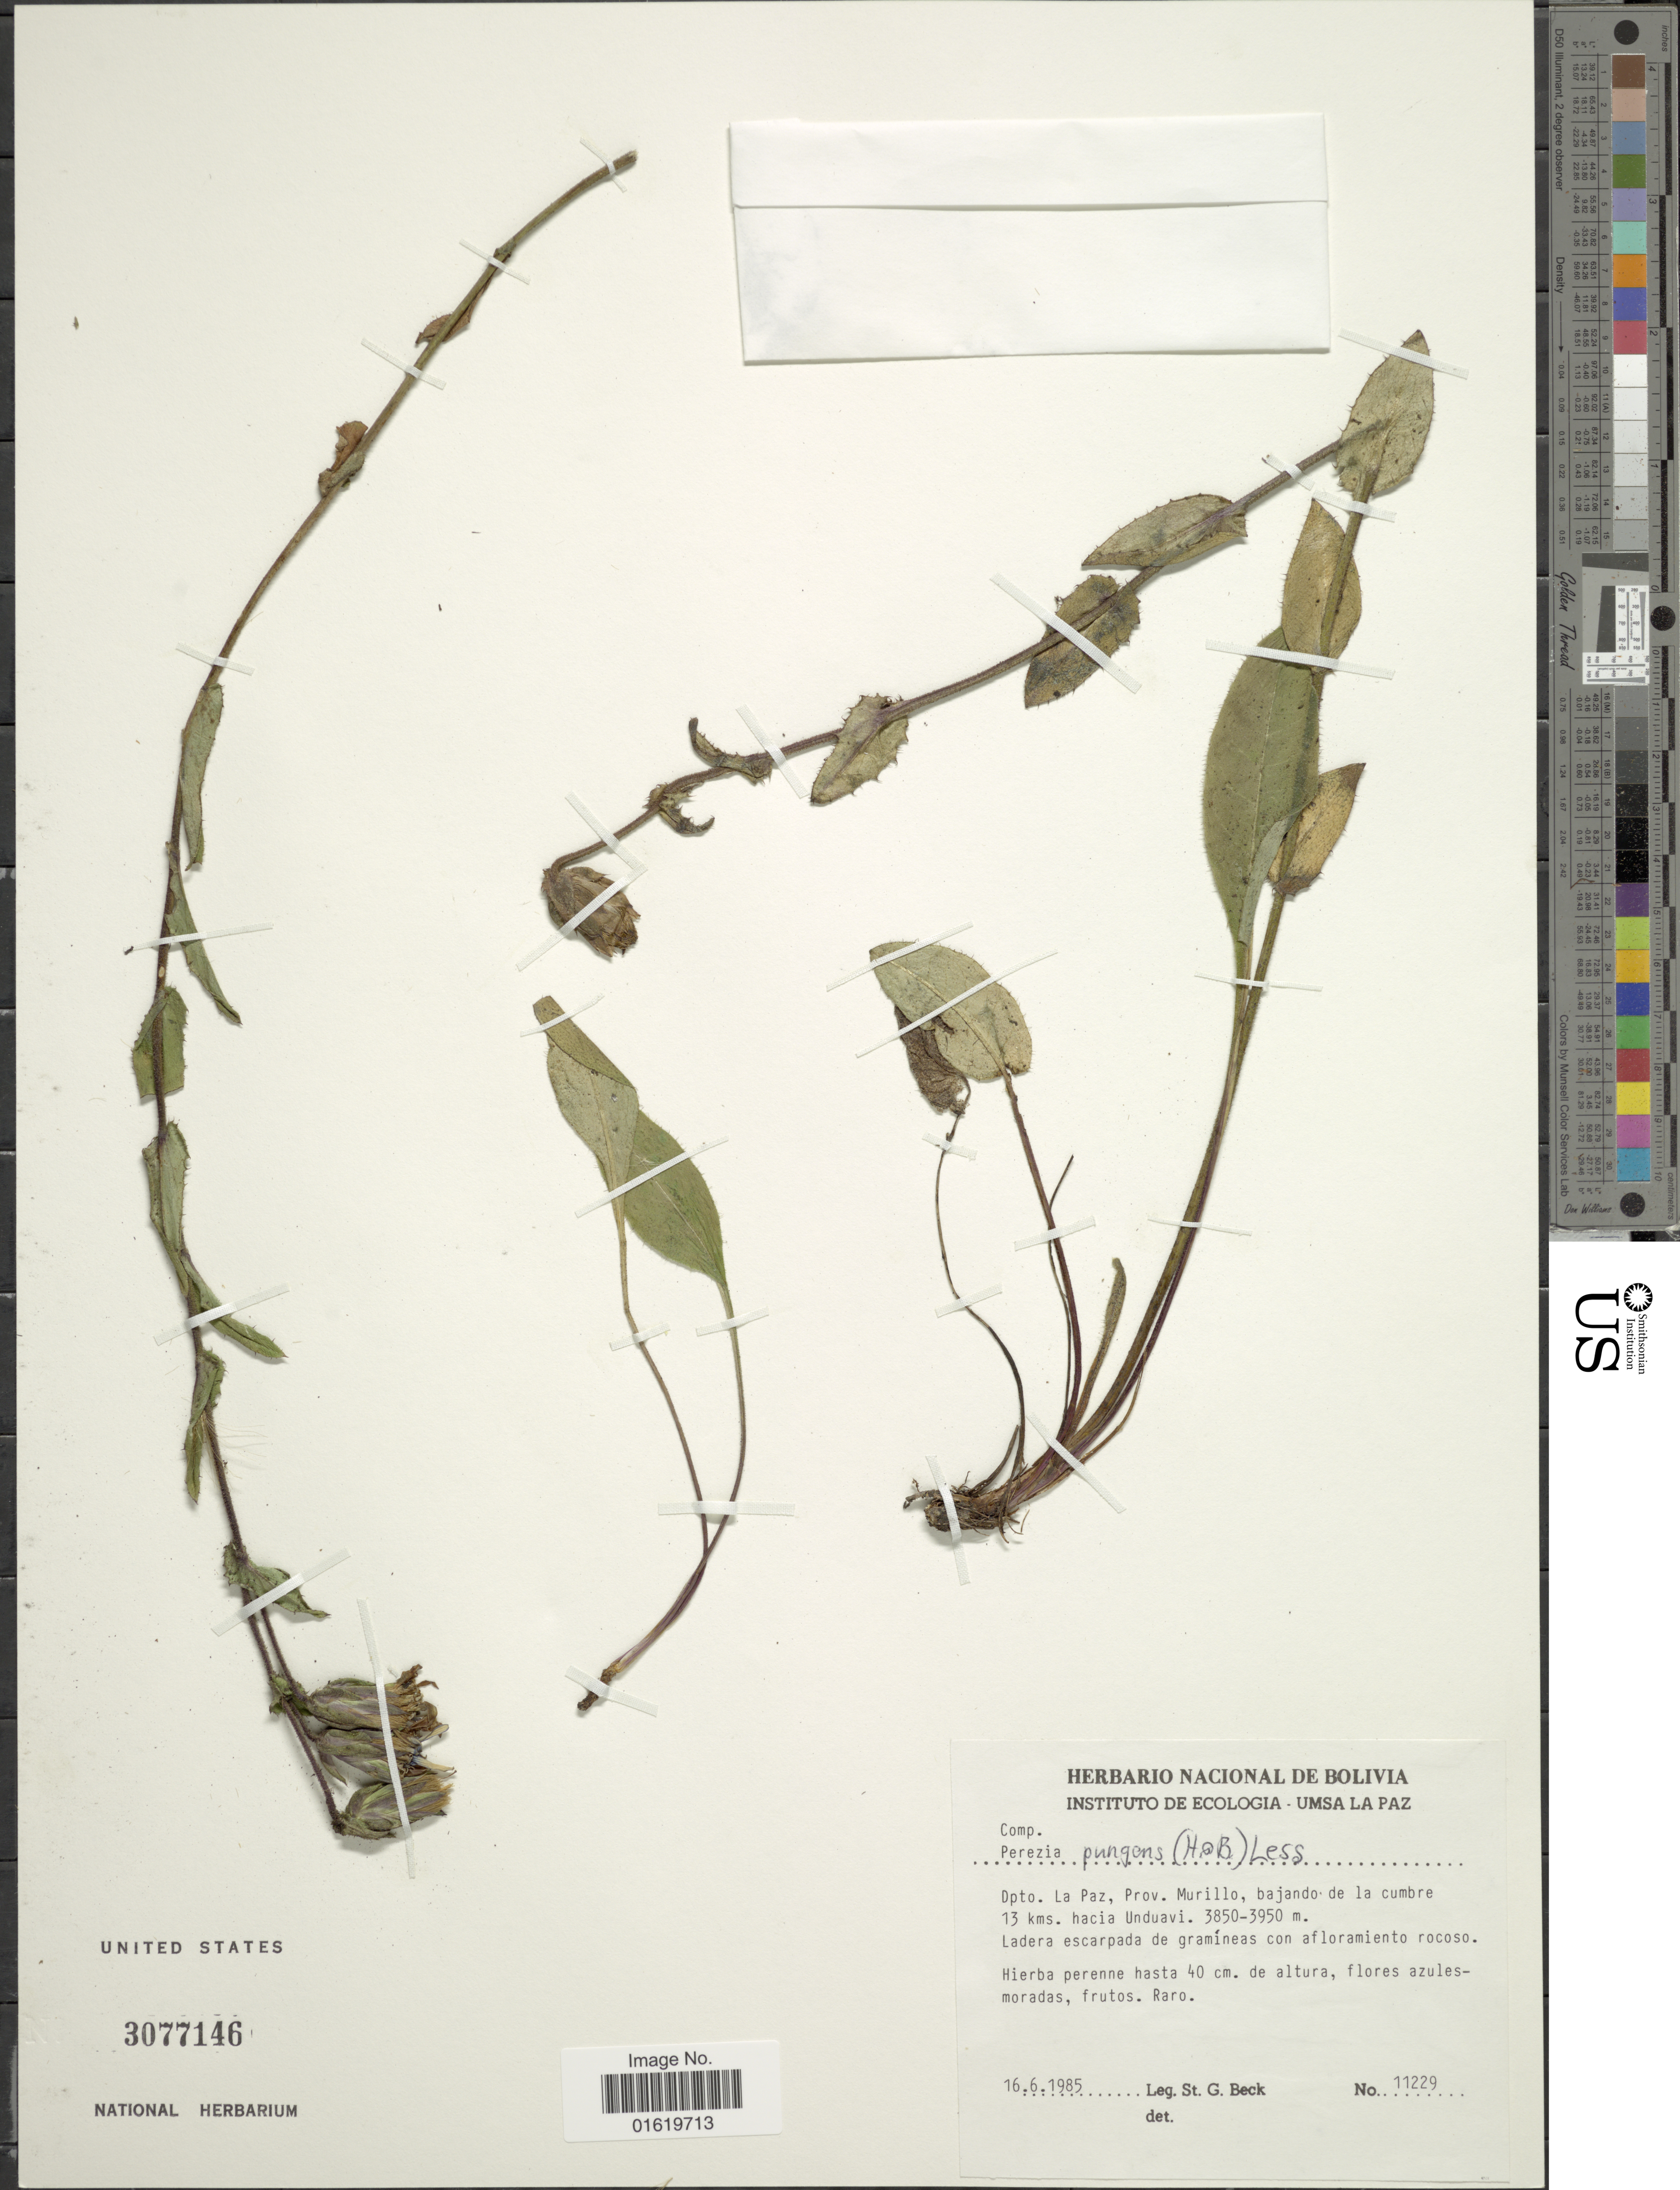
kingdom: Plantae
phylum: Tracheophyta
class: Magnoliopsida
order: Asterales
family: Asteraceae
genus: Perezia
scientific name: Perezia pungens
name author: (Humb. & Bonpl.) Less.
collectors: S. G. Beck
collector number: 11229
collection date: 1985-06-16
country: Bolivia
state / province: La Paz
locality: Dpto. La Paz, Prov. Murillo, bajando de la cumbre 13 kms. hacia Unduavi.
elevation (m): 3850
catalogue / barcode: US 3077146